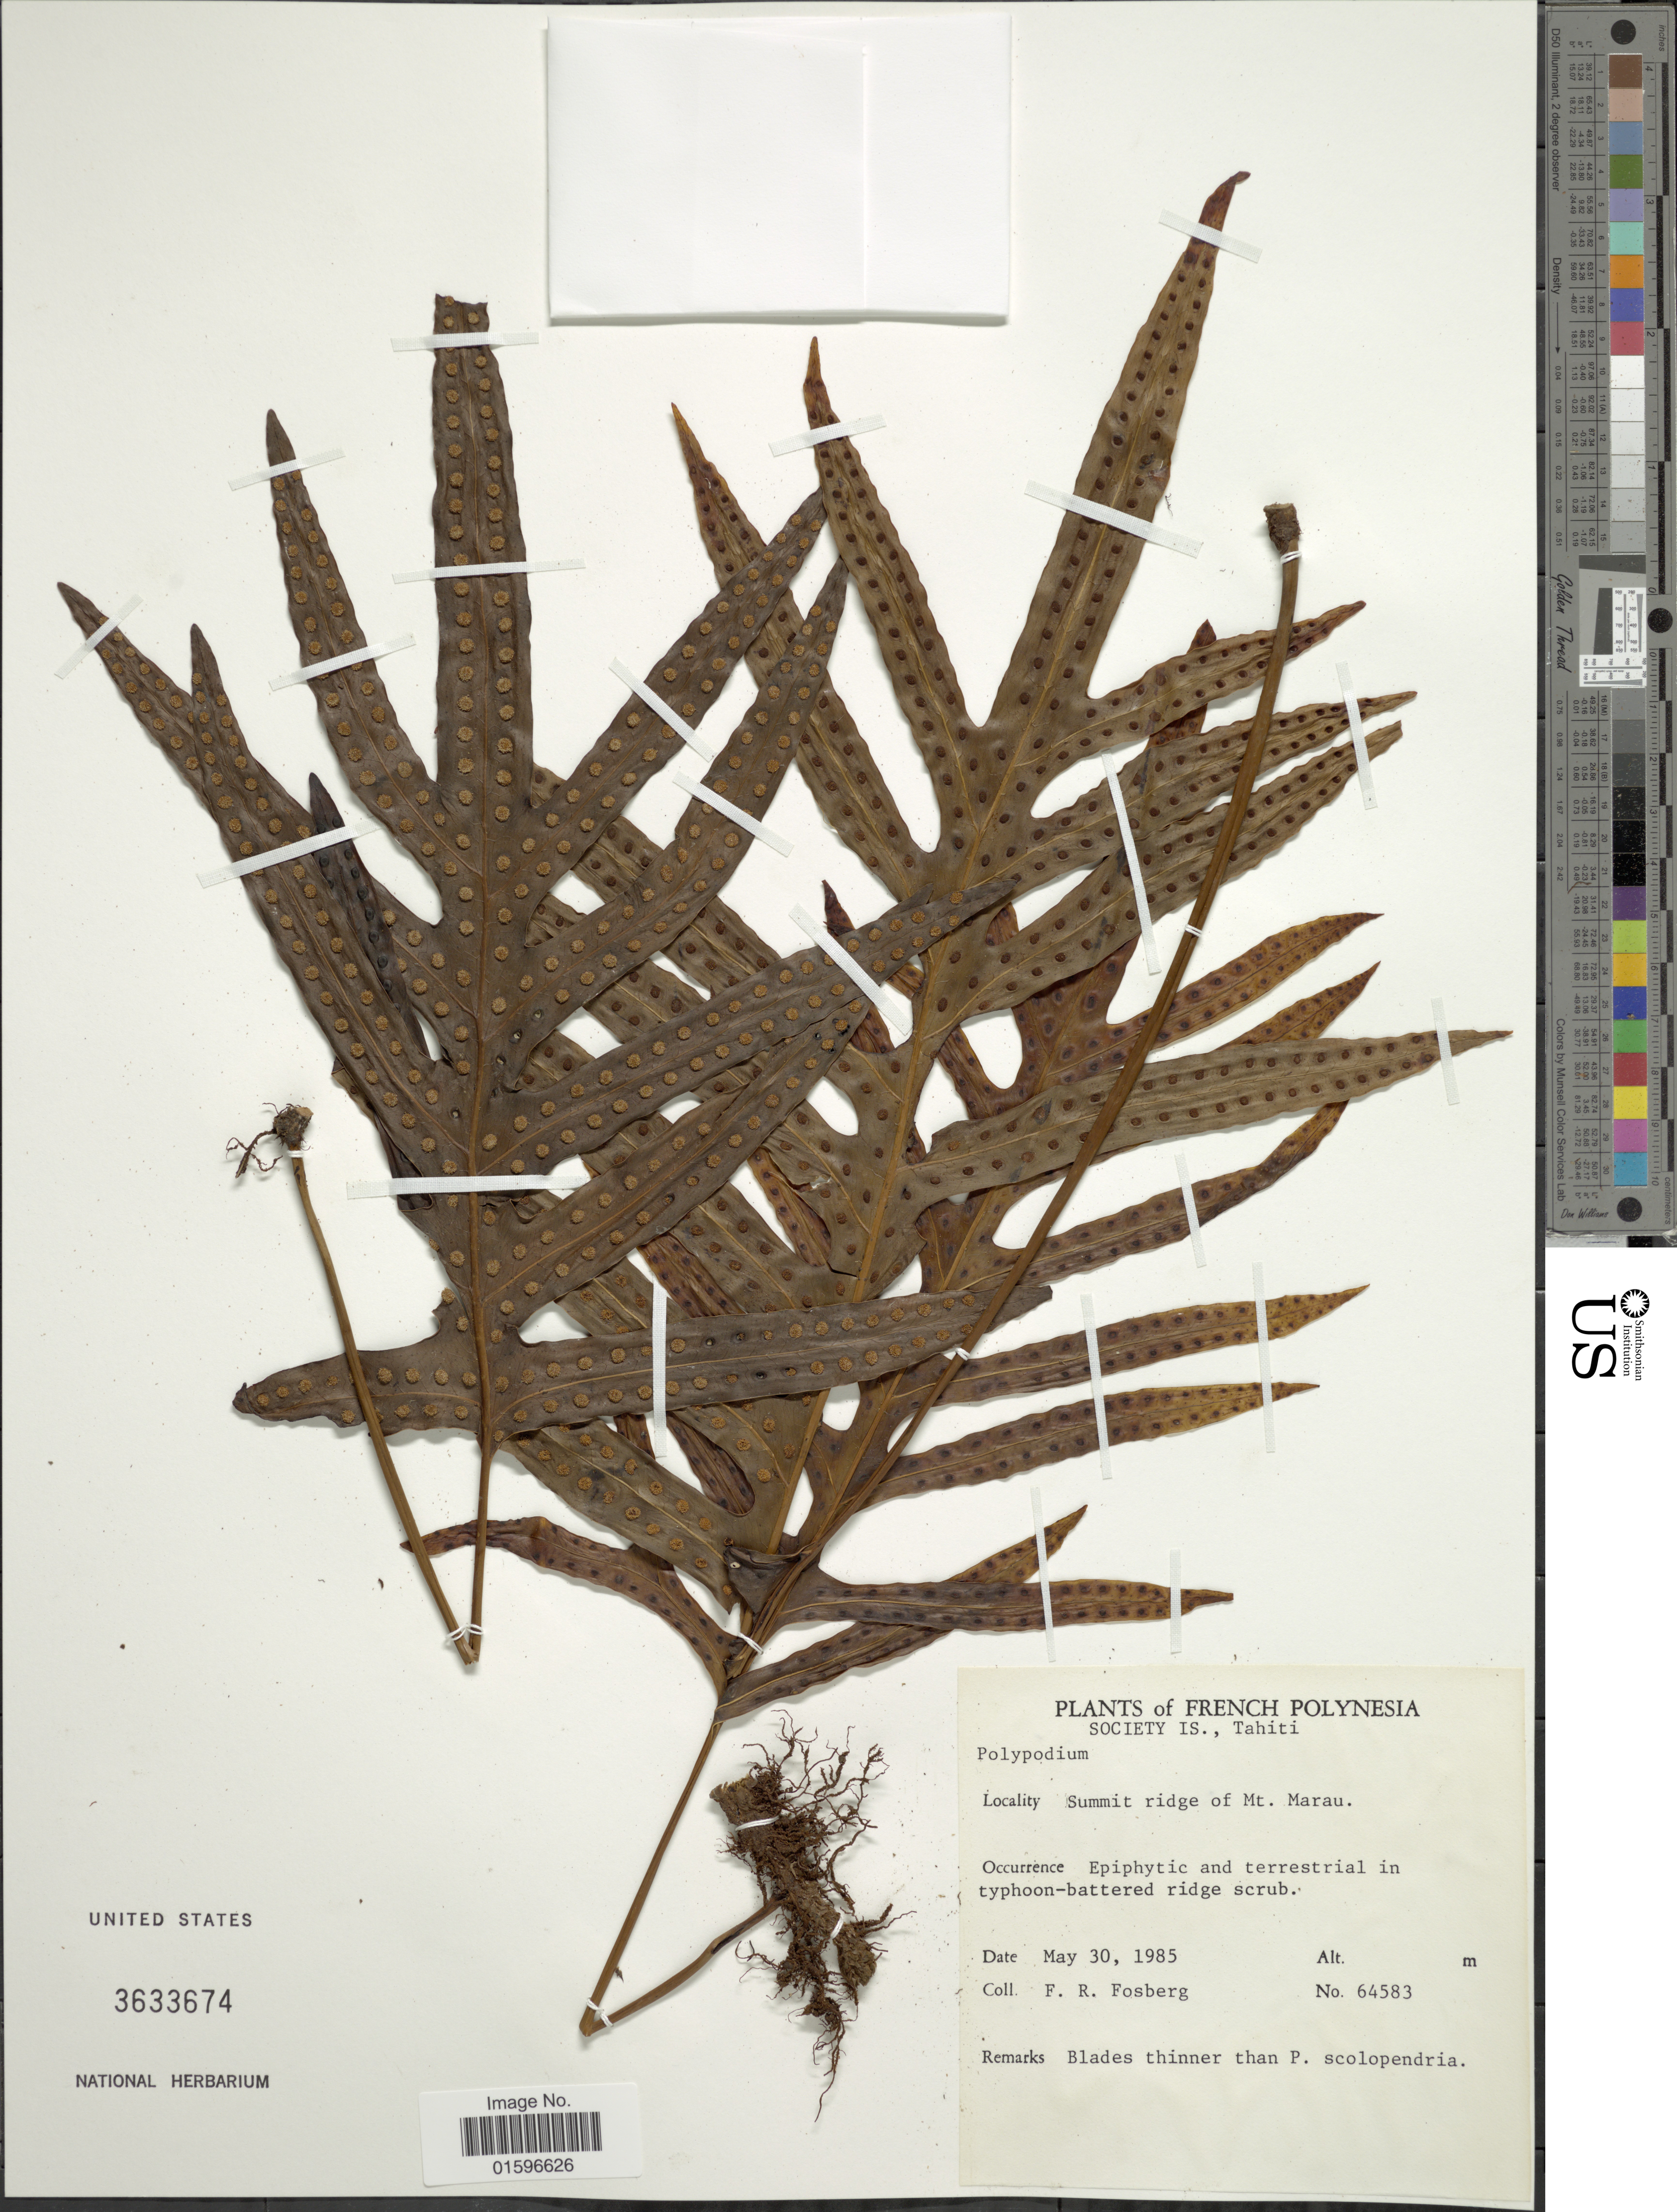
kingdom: Plantae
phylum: Tracheophyta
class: Polypodiopsida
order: Polypodiales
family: Polypodiaceae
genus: Microsorum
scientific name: Microsorum parksii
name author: (Copel.) Copel.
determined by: Florence, J.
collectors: F. R. Fosberg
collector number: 64583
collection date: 1985-05-30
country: French Polynesia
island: Tahiti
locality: French Polynesia, Society IS., Tahiti, summit ridge of Mt. Marau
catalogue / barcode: US 3633674